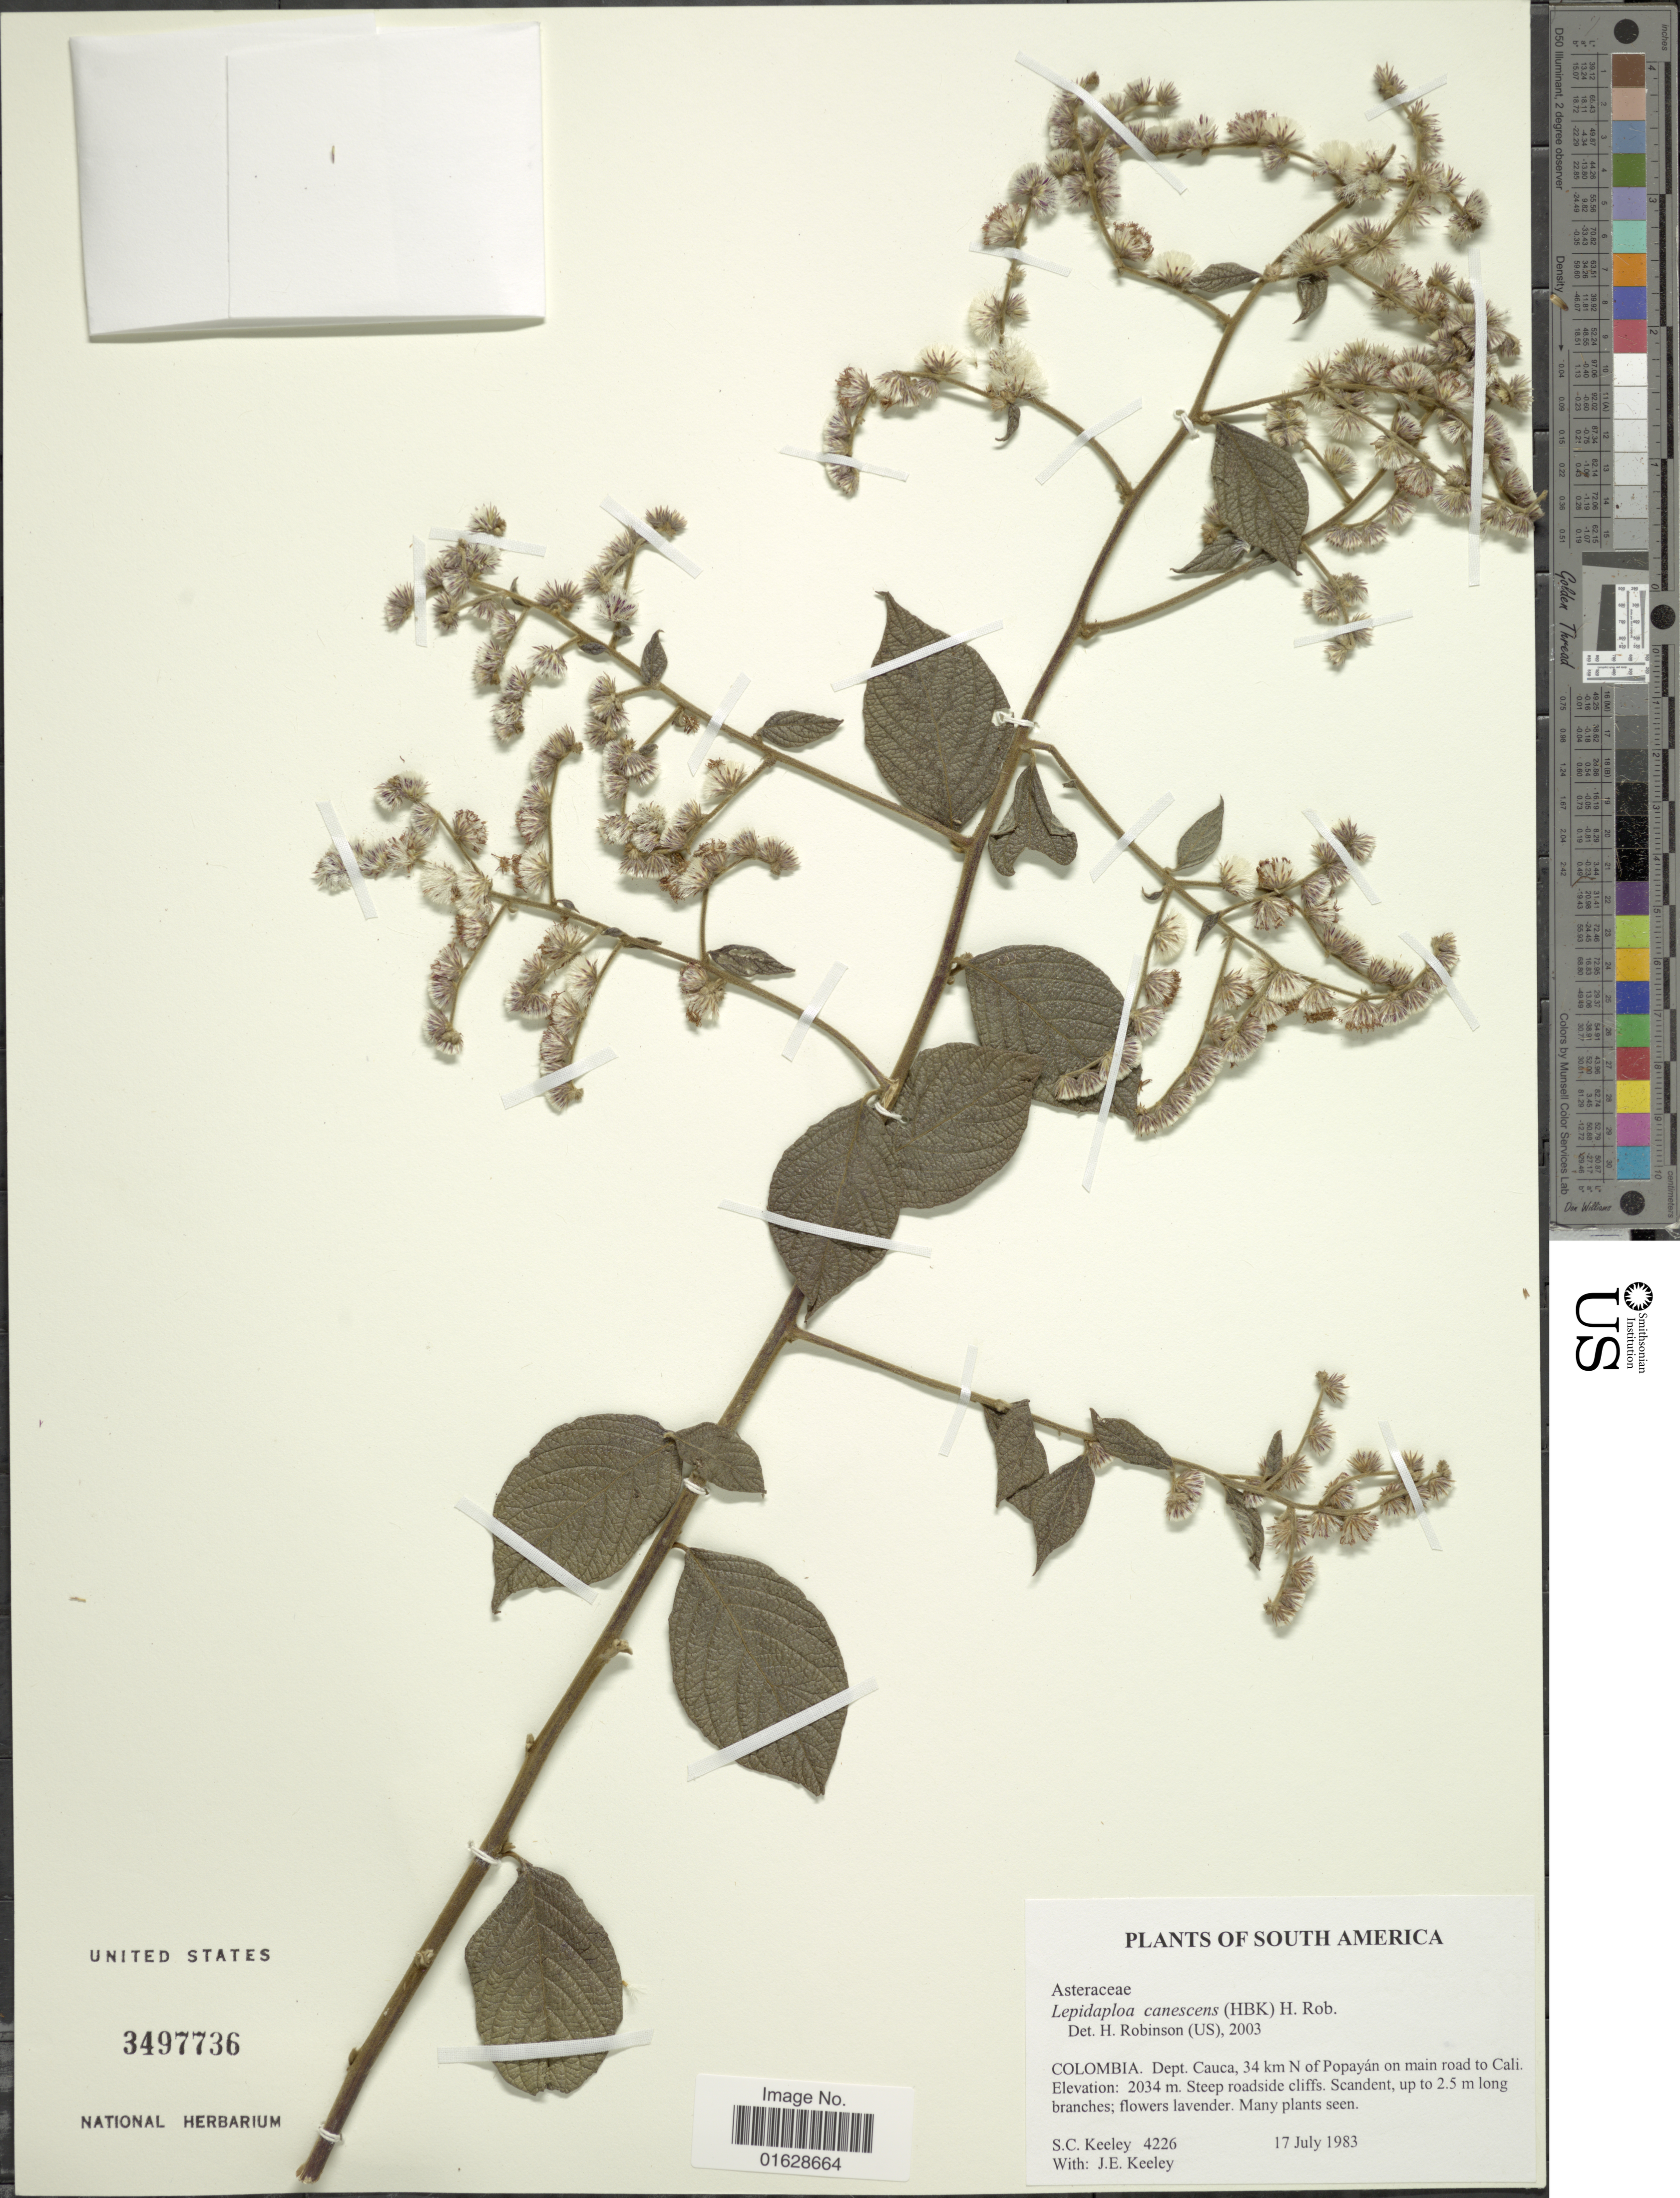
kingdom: Plantae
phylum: Tracheophyta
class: Magnoliopsida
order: Asterales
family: Asteraceae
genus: Lepidaploa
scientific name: Lepidaploa canescens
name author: (Kunth) H. Rob.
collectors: S. C. Keeley & J. E. Keeley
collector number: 4226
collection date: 1983-07-17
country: Colombia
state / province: Cauca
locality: Colombia. Dept. Cauca, 34 km N of Popayan on main road to Cali. Steep roadside cliffs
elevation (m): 2034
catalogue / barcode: US 3497736